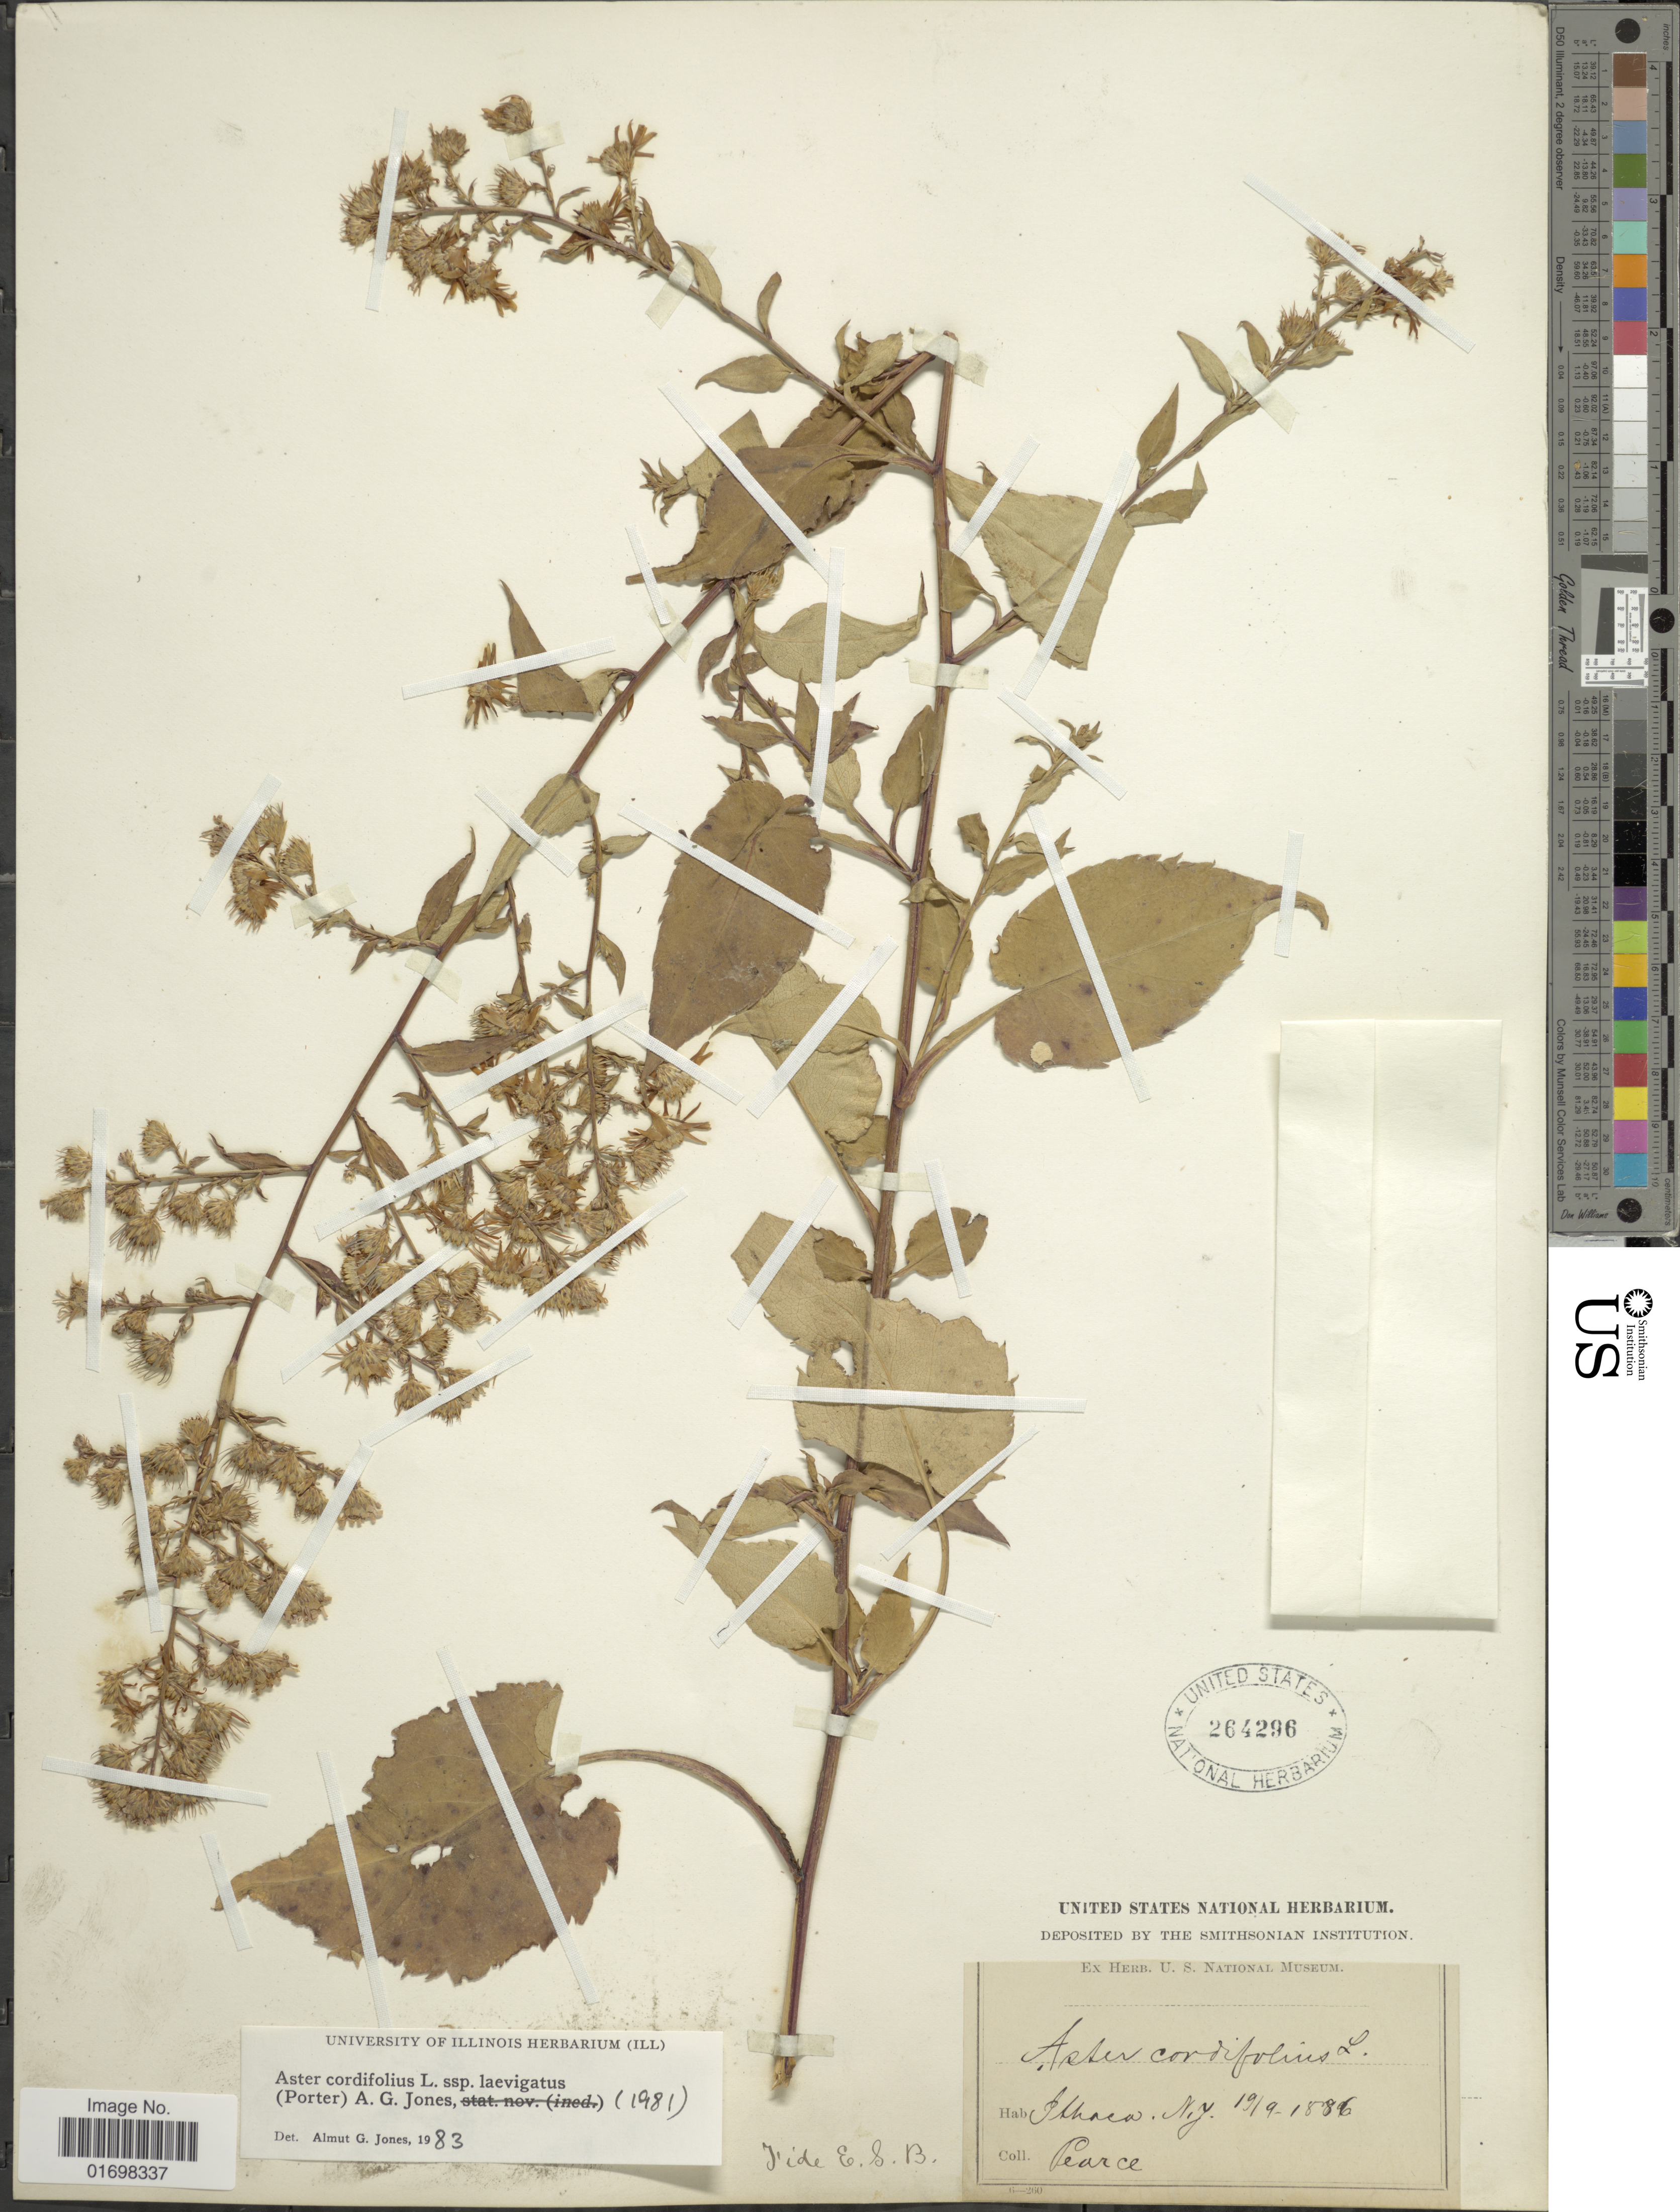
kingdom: Plantae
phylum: Tracheophyta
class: Magnoliopsida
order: Asterales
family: Asteraceae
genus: Symphyotrichum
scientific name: Symphyotrichum lowrieanum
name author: (Porter) G.L. Nesom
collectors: -. Pearce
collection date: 1886-09-19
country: United States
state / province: New York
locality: Ithaca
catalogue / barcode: US 264296